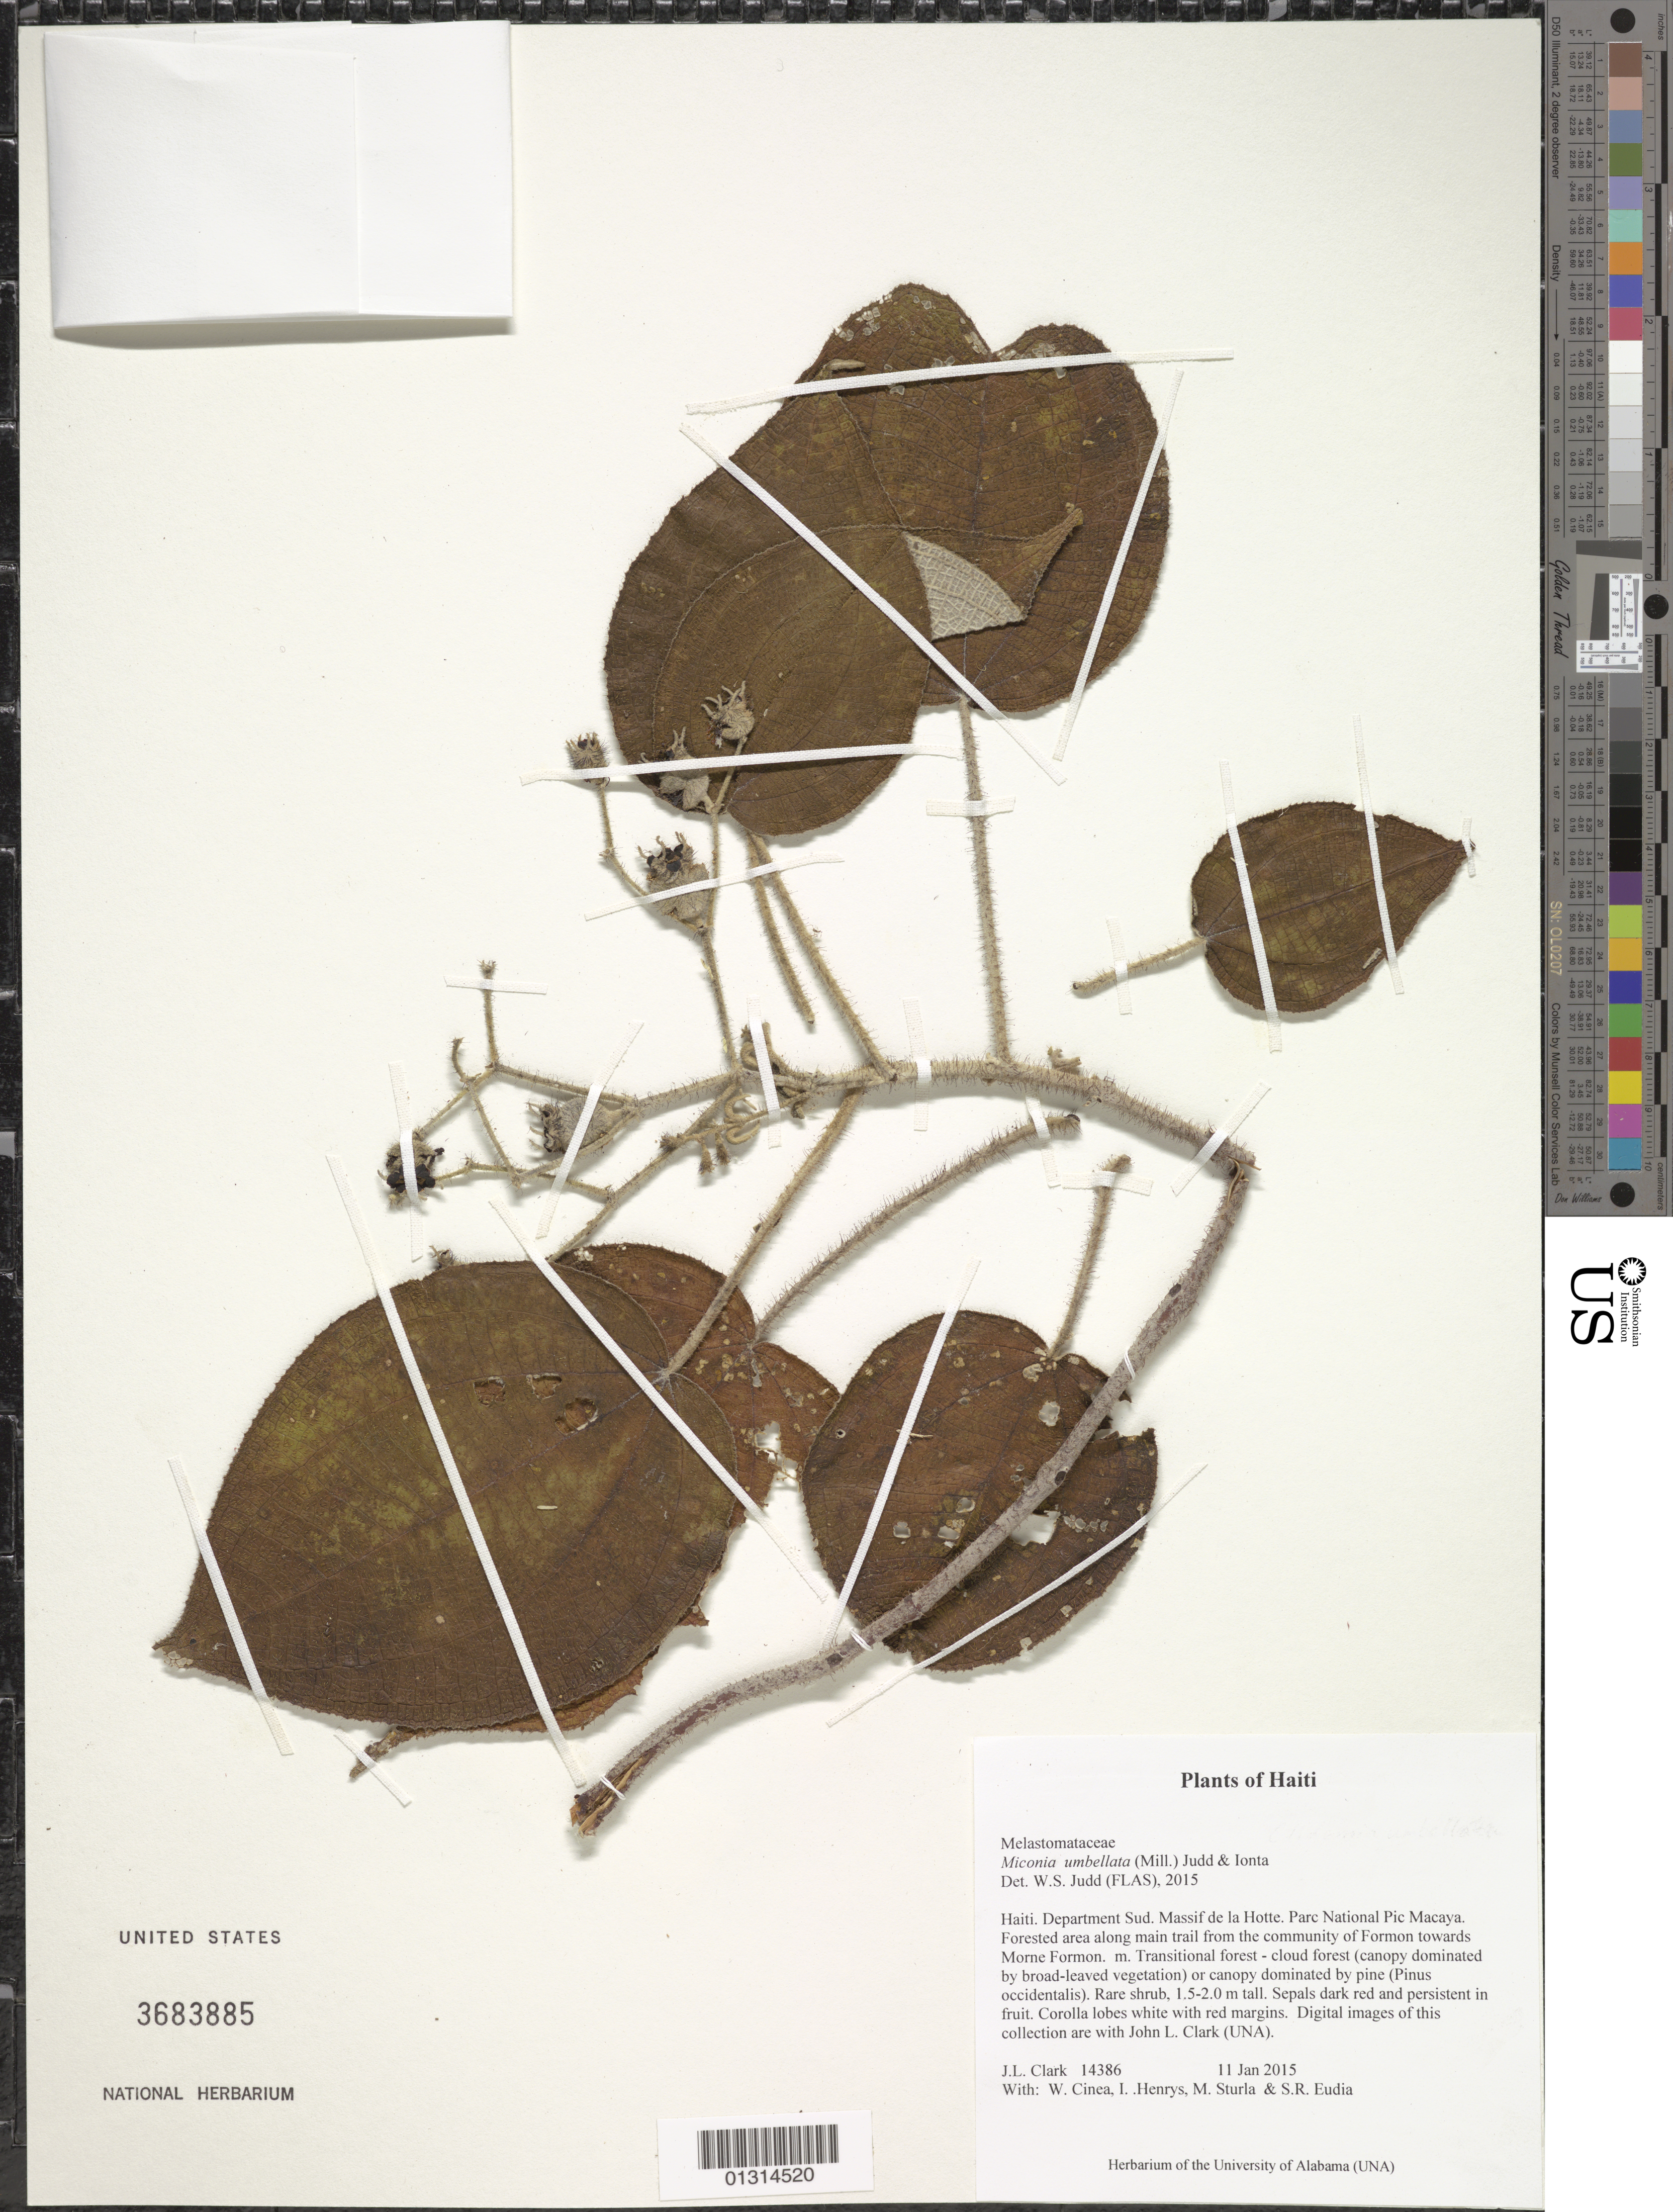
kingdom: Plantae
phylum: Tracheophyta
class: Magnoliopsida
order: Myrtales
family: Melastomataceae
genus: Clidemia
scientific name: Clidemia umbellata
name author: (Mill.) L.O. Williams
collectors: J. L. Clark, W. Cinea, I. Henrys, M. Sturla & S. Eudia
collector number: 14386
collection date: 2015-01-11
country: Haiti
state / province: Sud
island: Hispaniola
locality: Massif de la Hotte. Parc National Pic Macaya. Forested area along main trail from the community of Formon towards Morne Formon.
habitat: Transitional forest - cloud forest (canopy dominated by broad-leaved vegetation) or canopy dominated by pine (Pinus occidentalis).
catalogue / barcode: US 3683885